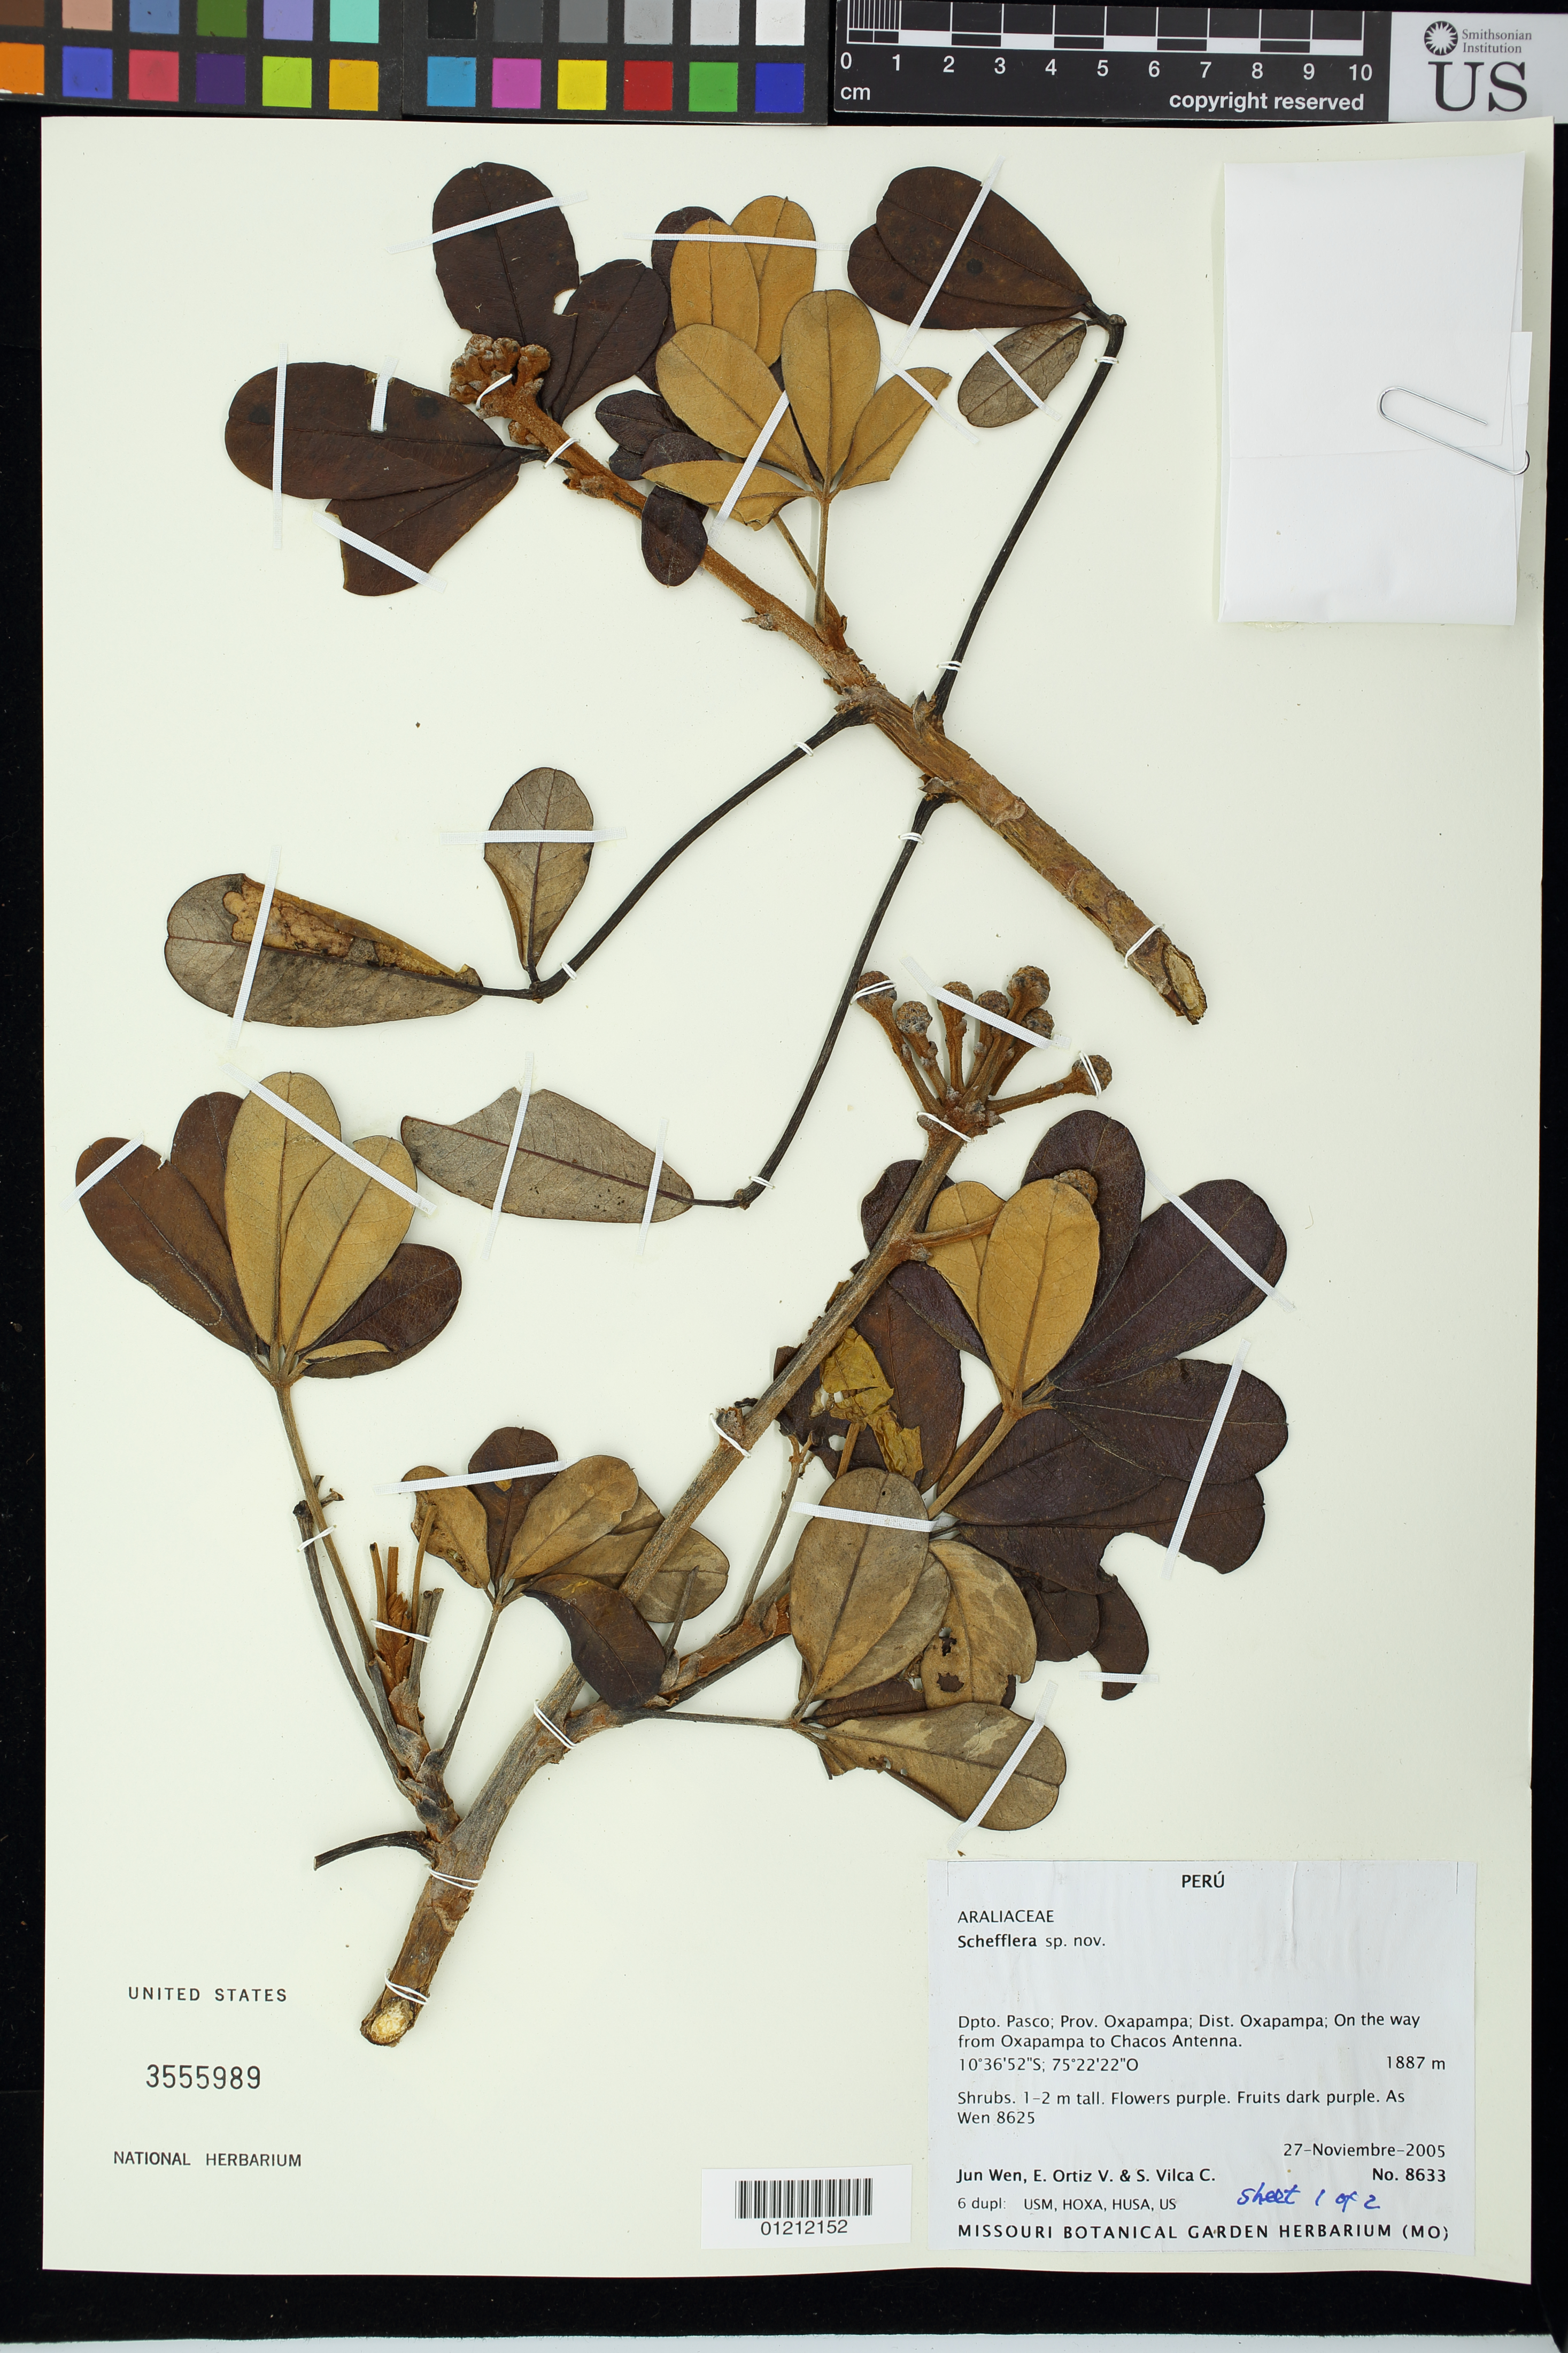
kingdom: Plantae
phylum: Tracheophyta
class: Magnoliopsida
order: Apiales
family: Araliaceae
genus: Schefflera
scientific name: Schefflera sp.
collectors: J. Wen, E. Ortiz & S. Vilca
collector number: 8633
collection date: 2005-11-27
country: Peru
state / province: Pasco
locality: Prov. Oxapampa; Dist. Oxapama; On way from Oxapampa to Chacos Antenna.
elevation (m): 1887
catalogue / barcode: US 3555989